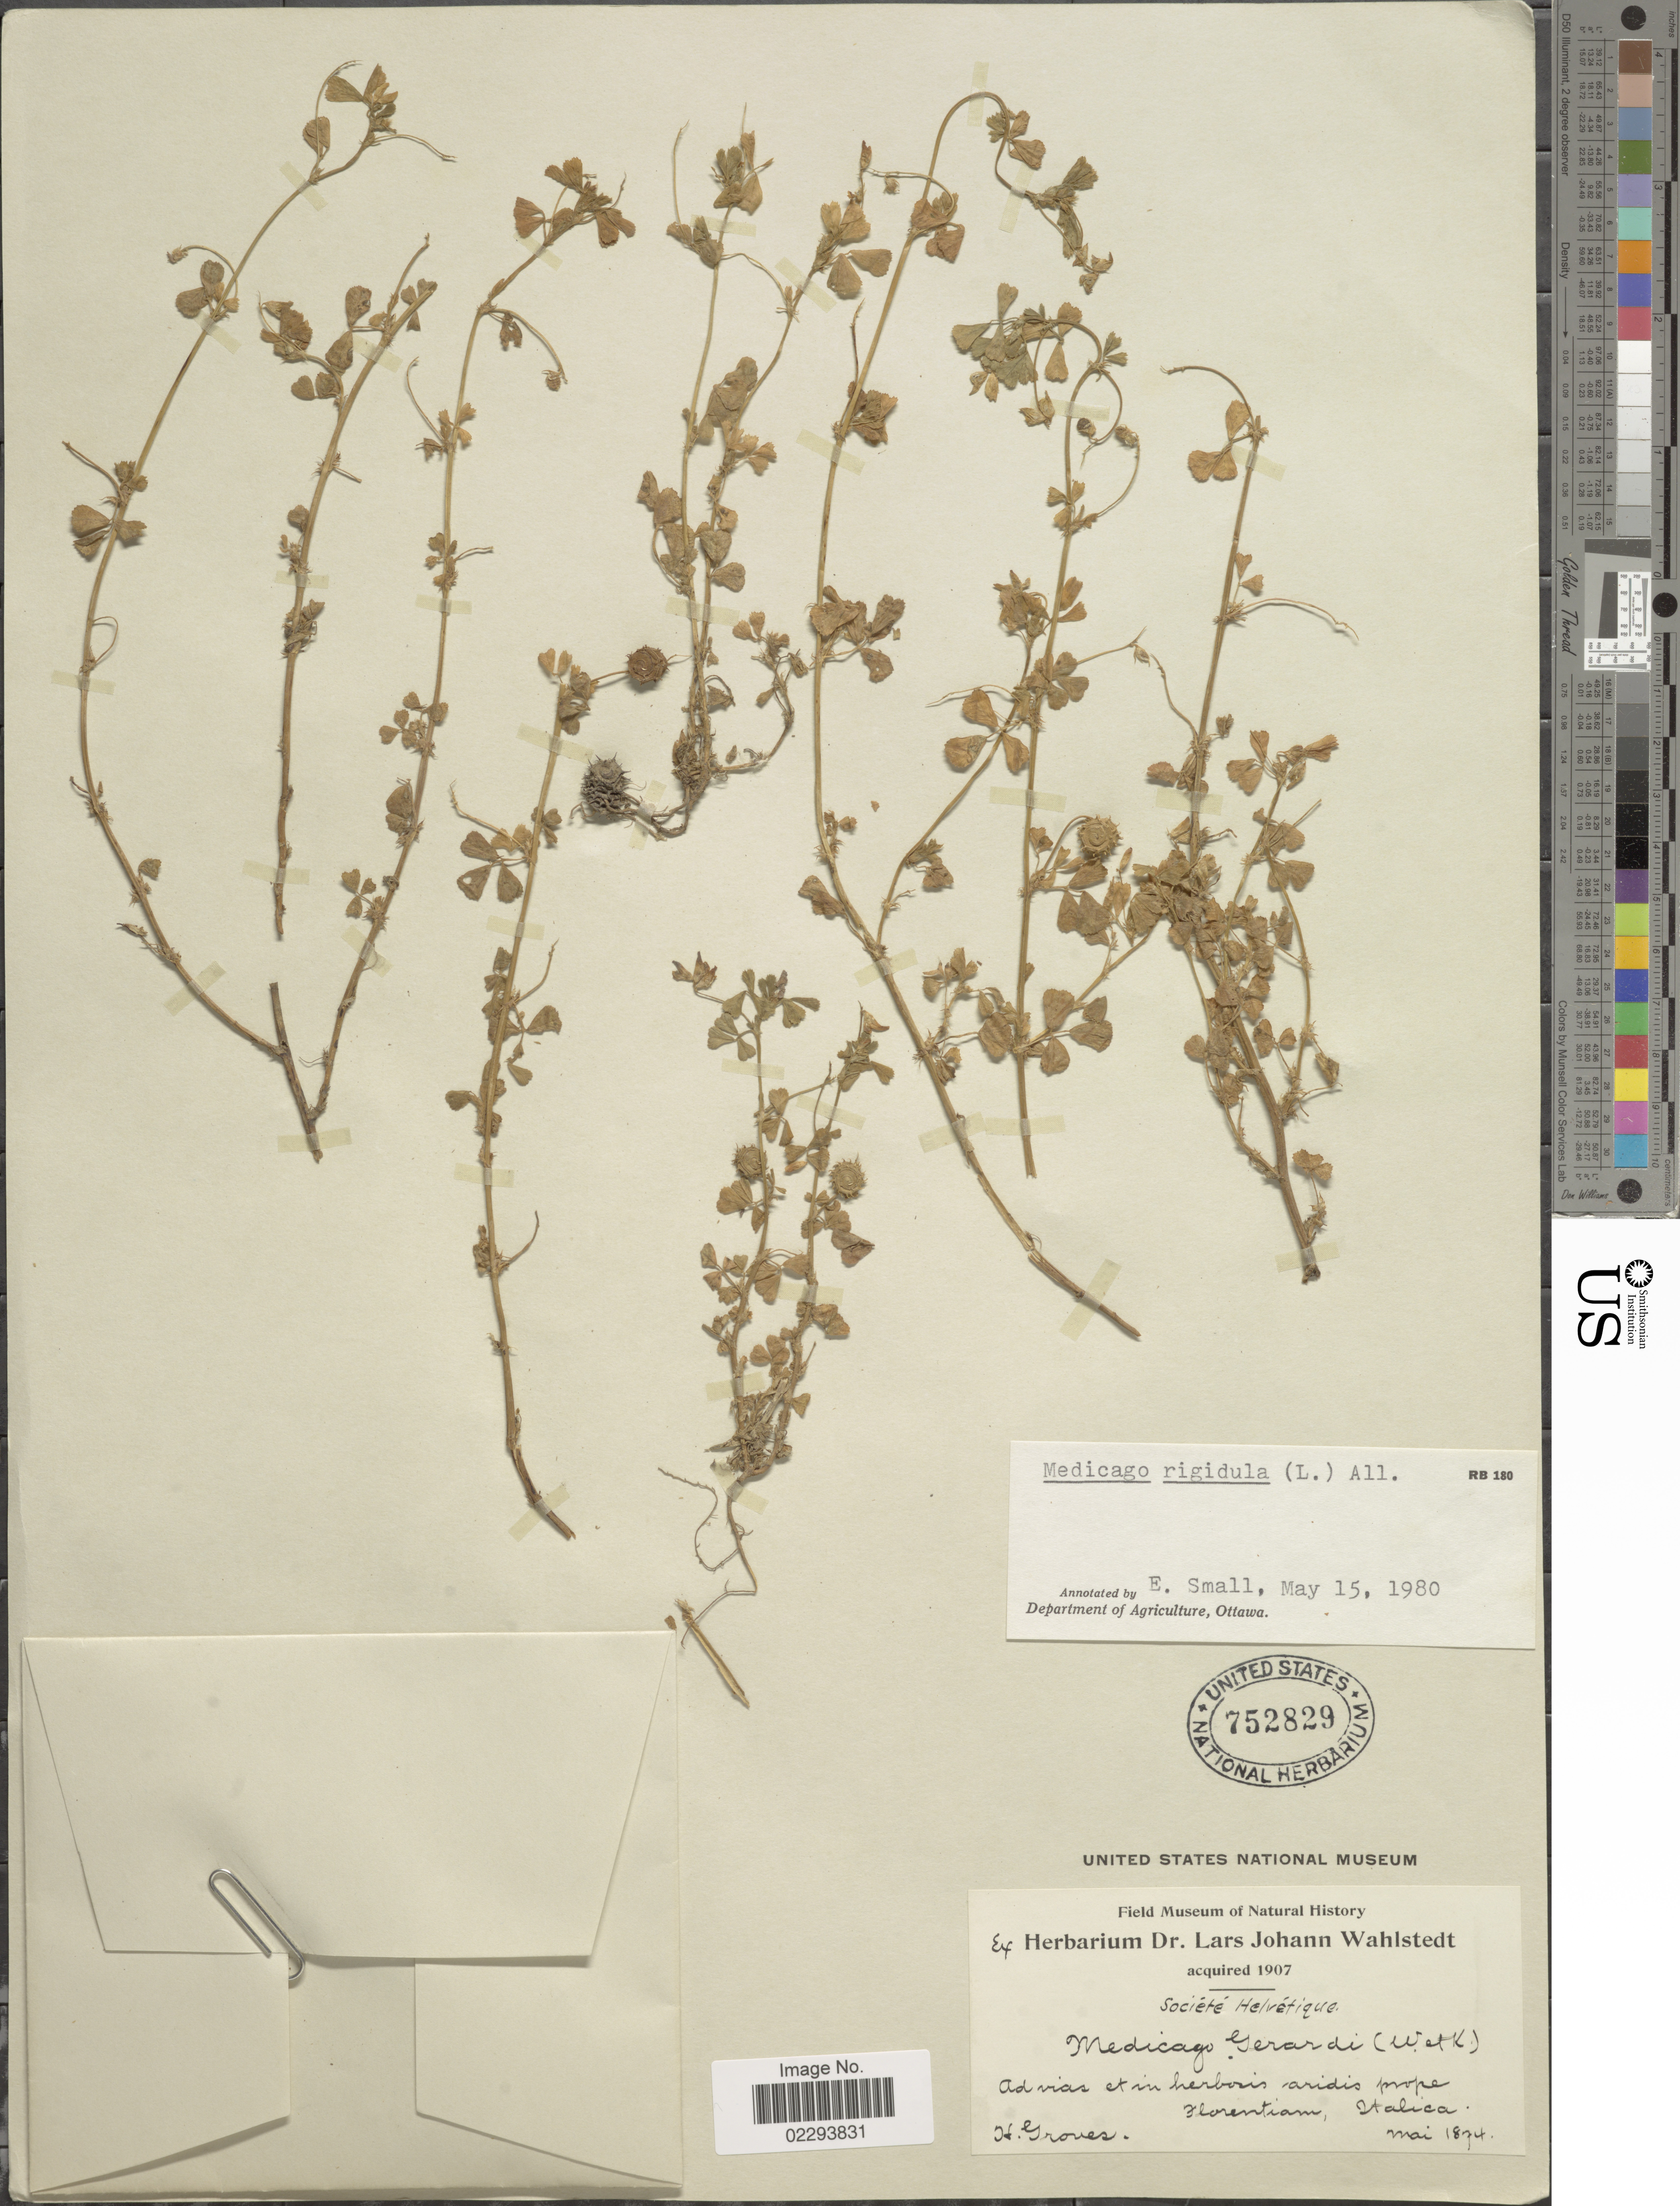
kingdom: Plantae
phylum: Tracheophyta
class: Magnoliopsida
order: Fabales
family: Fabaceae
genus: Medicago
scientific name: Medicago rigidula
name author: (L.) All.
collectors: H. Groves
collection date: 1874-05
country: Italy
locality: Ad vias et in herbosis aridis prope Florentiam, Italica.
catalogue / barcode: US 752829